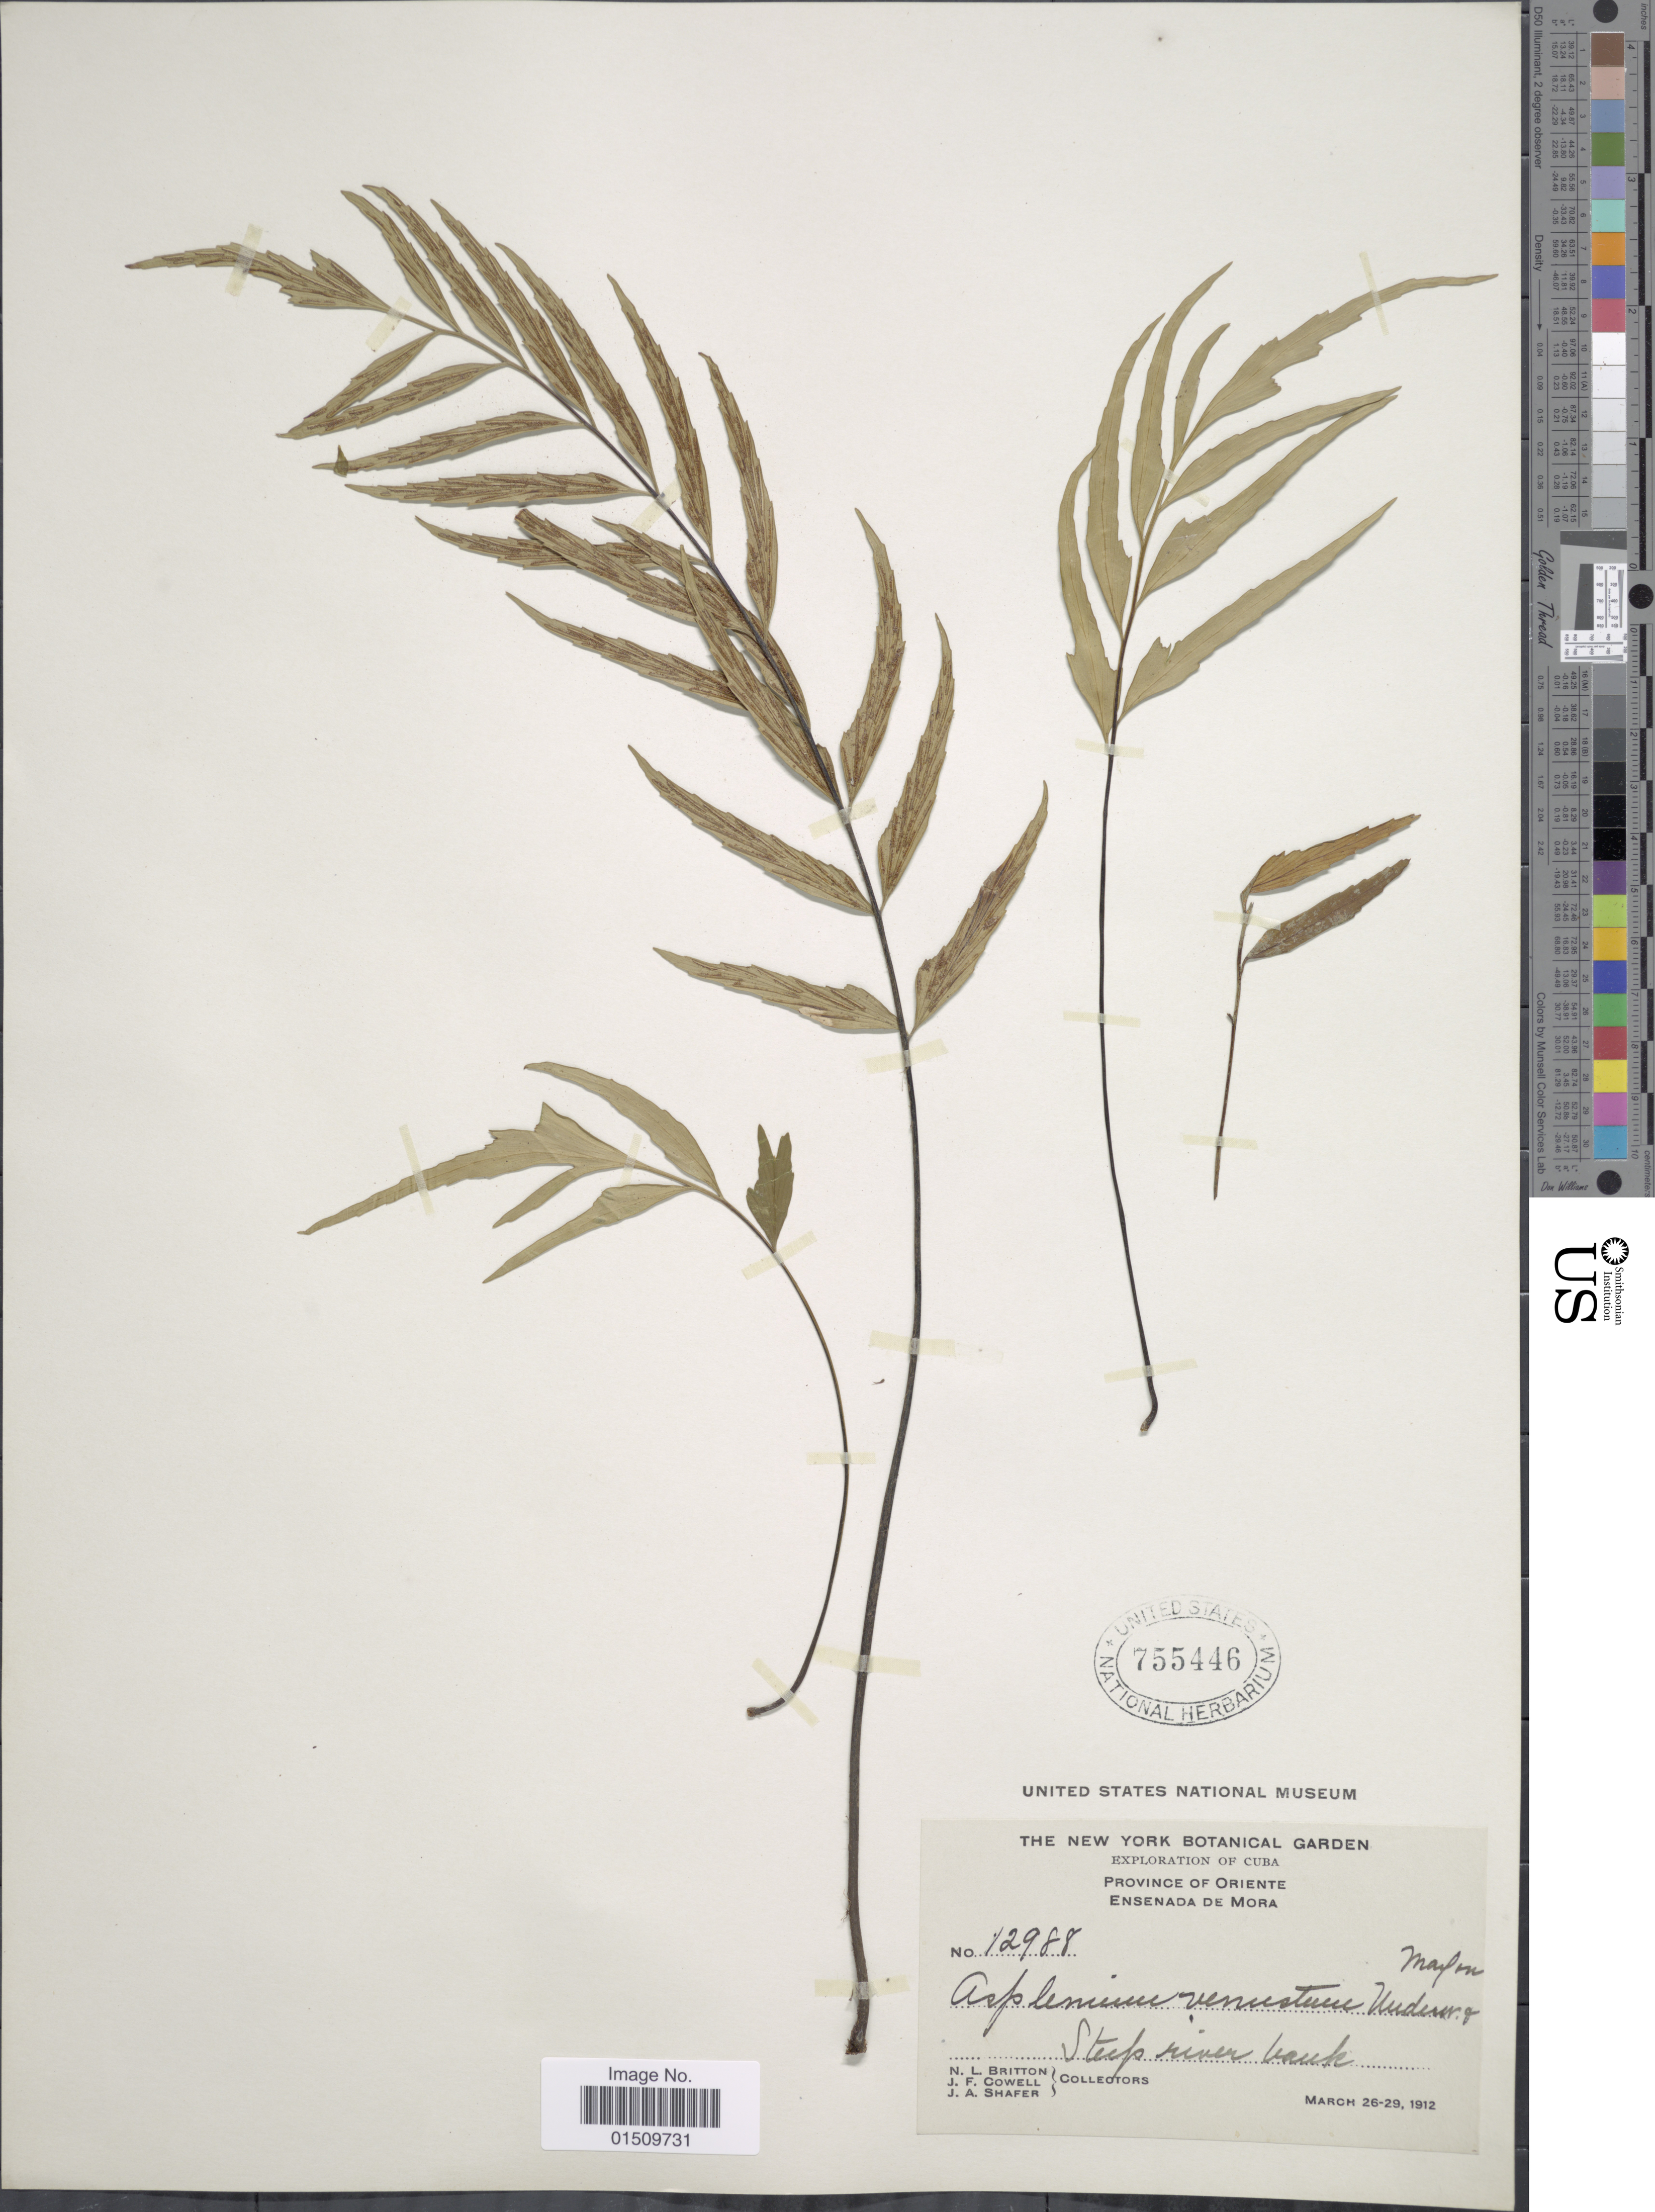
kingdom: Plantae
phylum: Tracheophyta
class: Polypodiopsida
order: Polypodiales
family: Aspleniaceae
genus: Asplenium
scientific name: Asplenium venustum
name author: Underw. & Maxon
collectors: N. Britton, J. F. Cowell & J. A. Shafer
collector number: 12988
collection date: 1912-03-26/1912-03-29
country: Cuba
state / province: Oriente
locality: Cuba, Ensenada de Mora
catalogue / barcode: US 755446